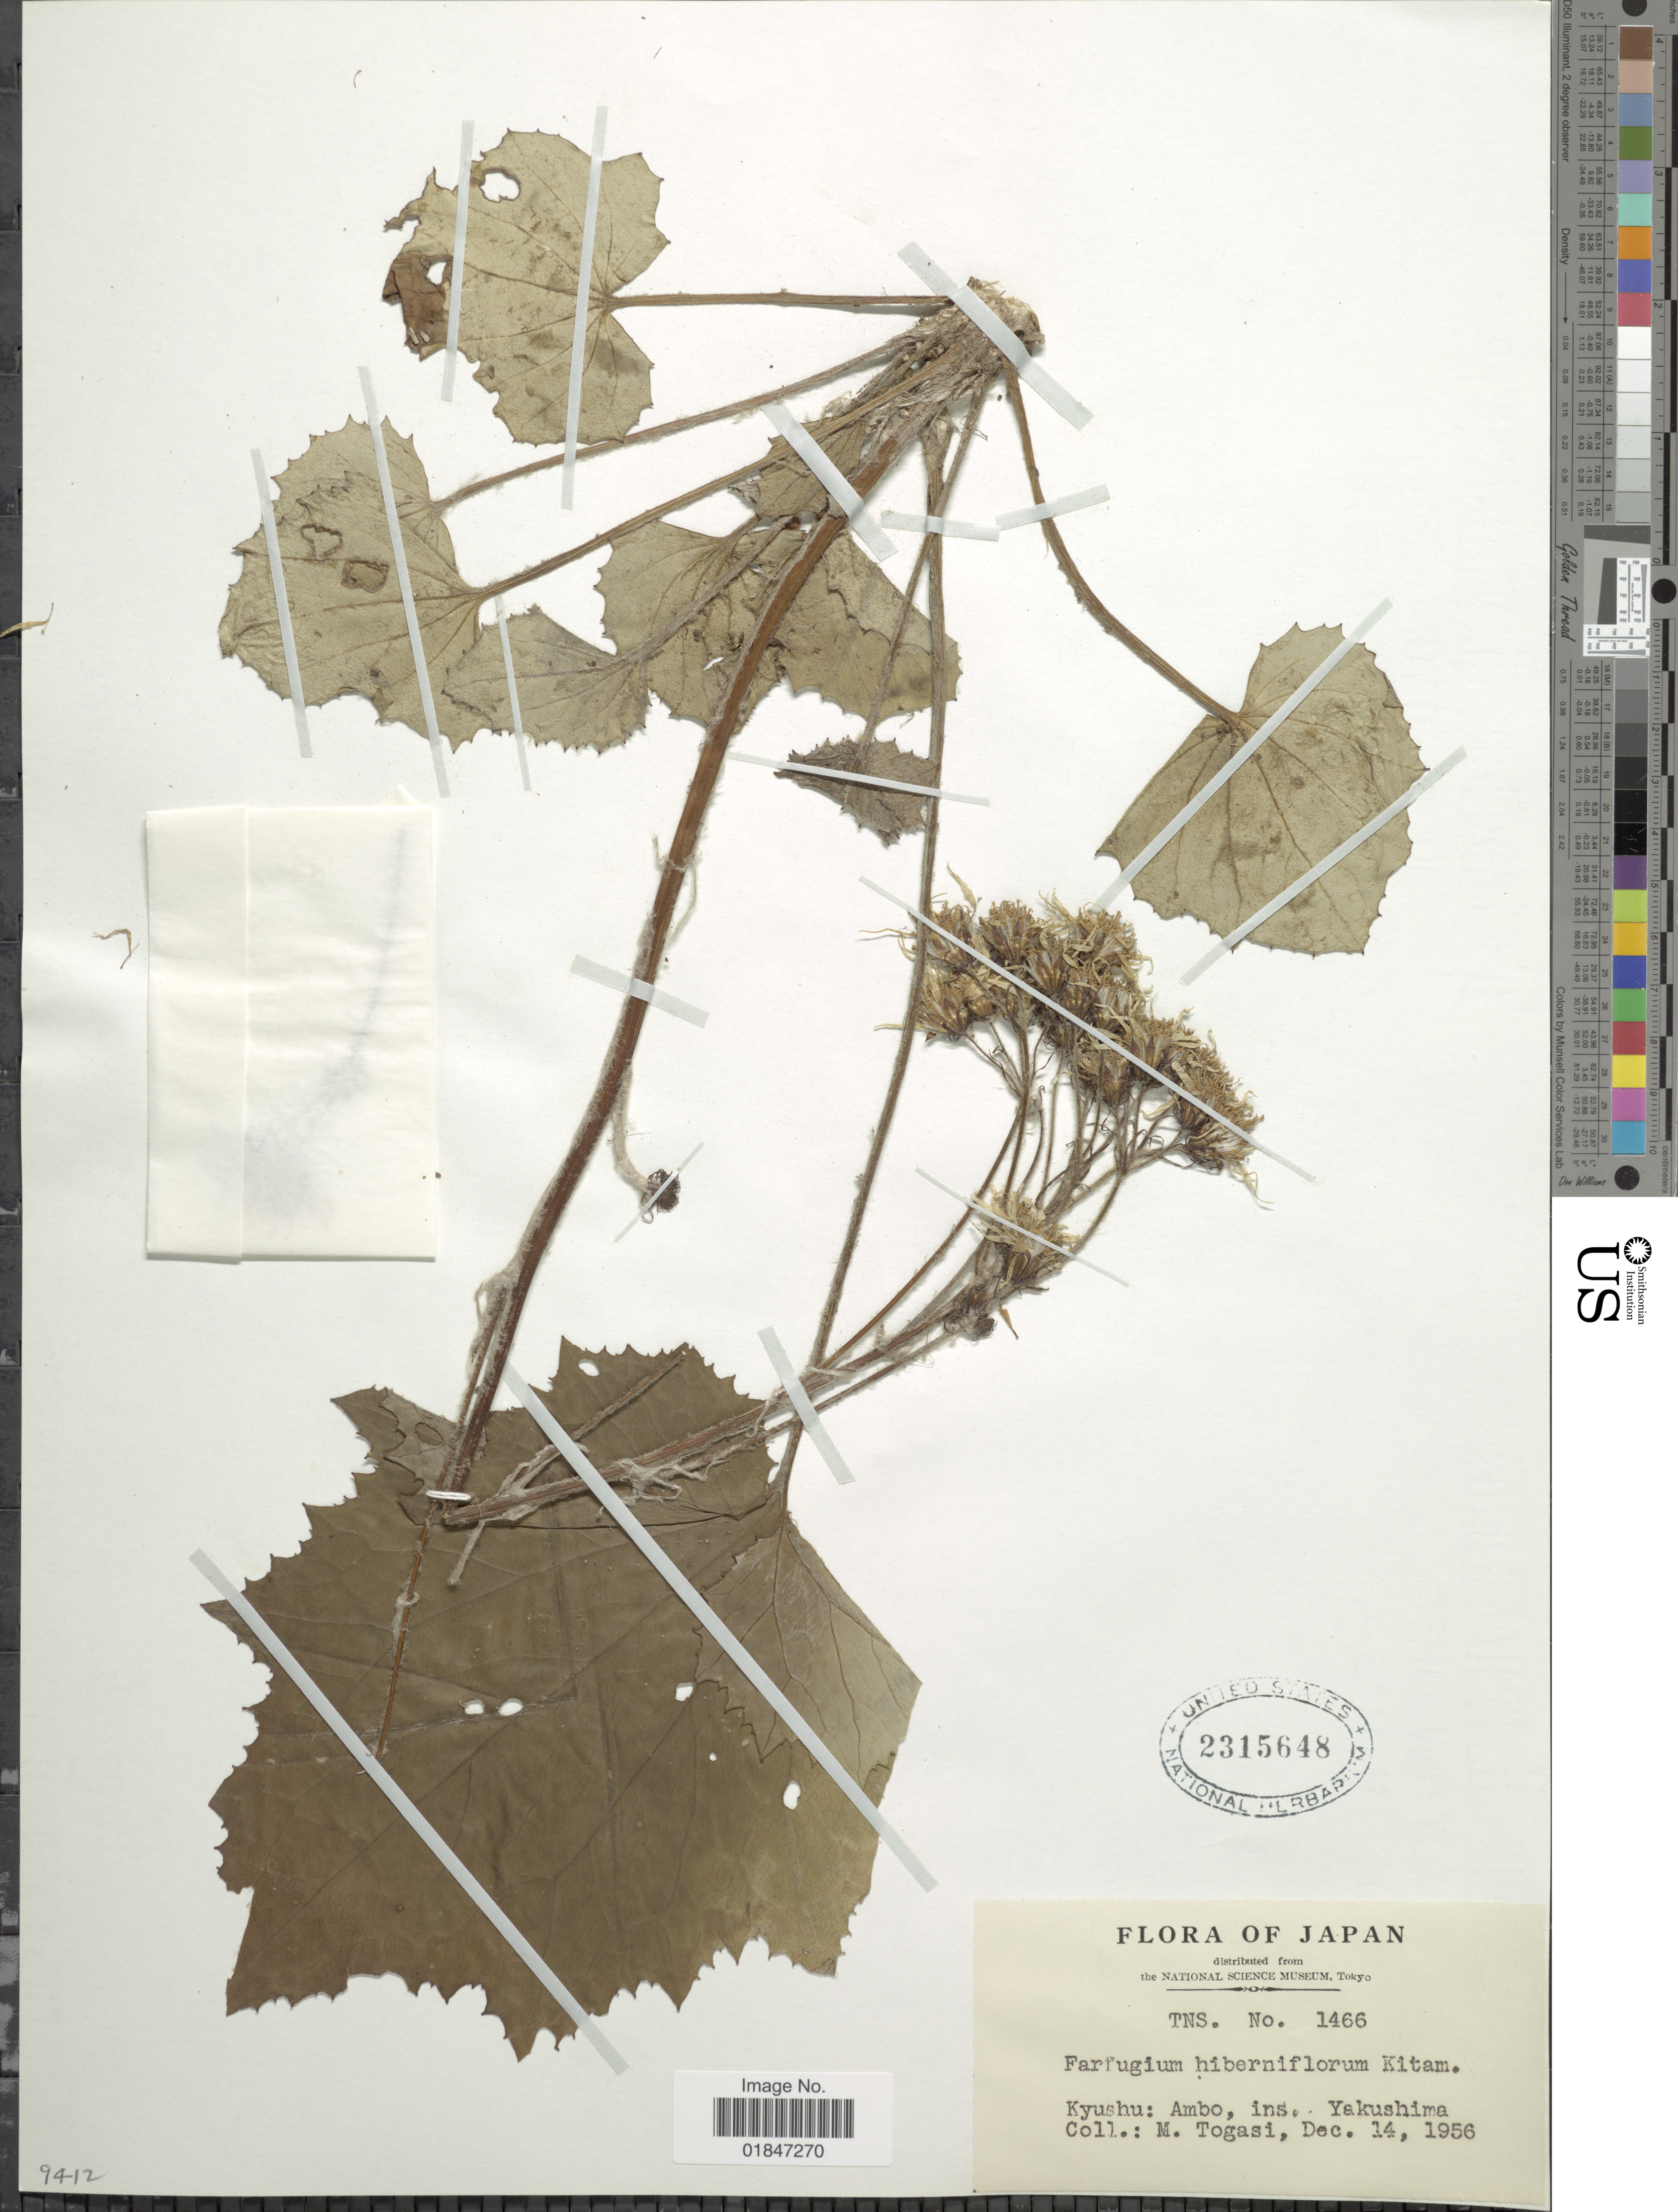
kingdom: Plantae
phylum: Tracheophyta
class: Magnoliopsida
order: Asterales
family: Asteraceae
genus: Farfugium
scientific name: Farfugium hiberniflorum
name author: (Makino) Kitam.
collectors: M. Togasi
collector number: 1466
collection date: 1956-12-14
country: Japan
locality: Kyushu: Ambo. Ins. Yakushima.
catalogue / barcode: US 2315648